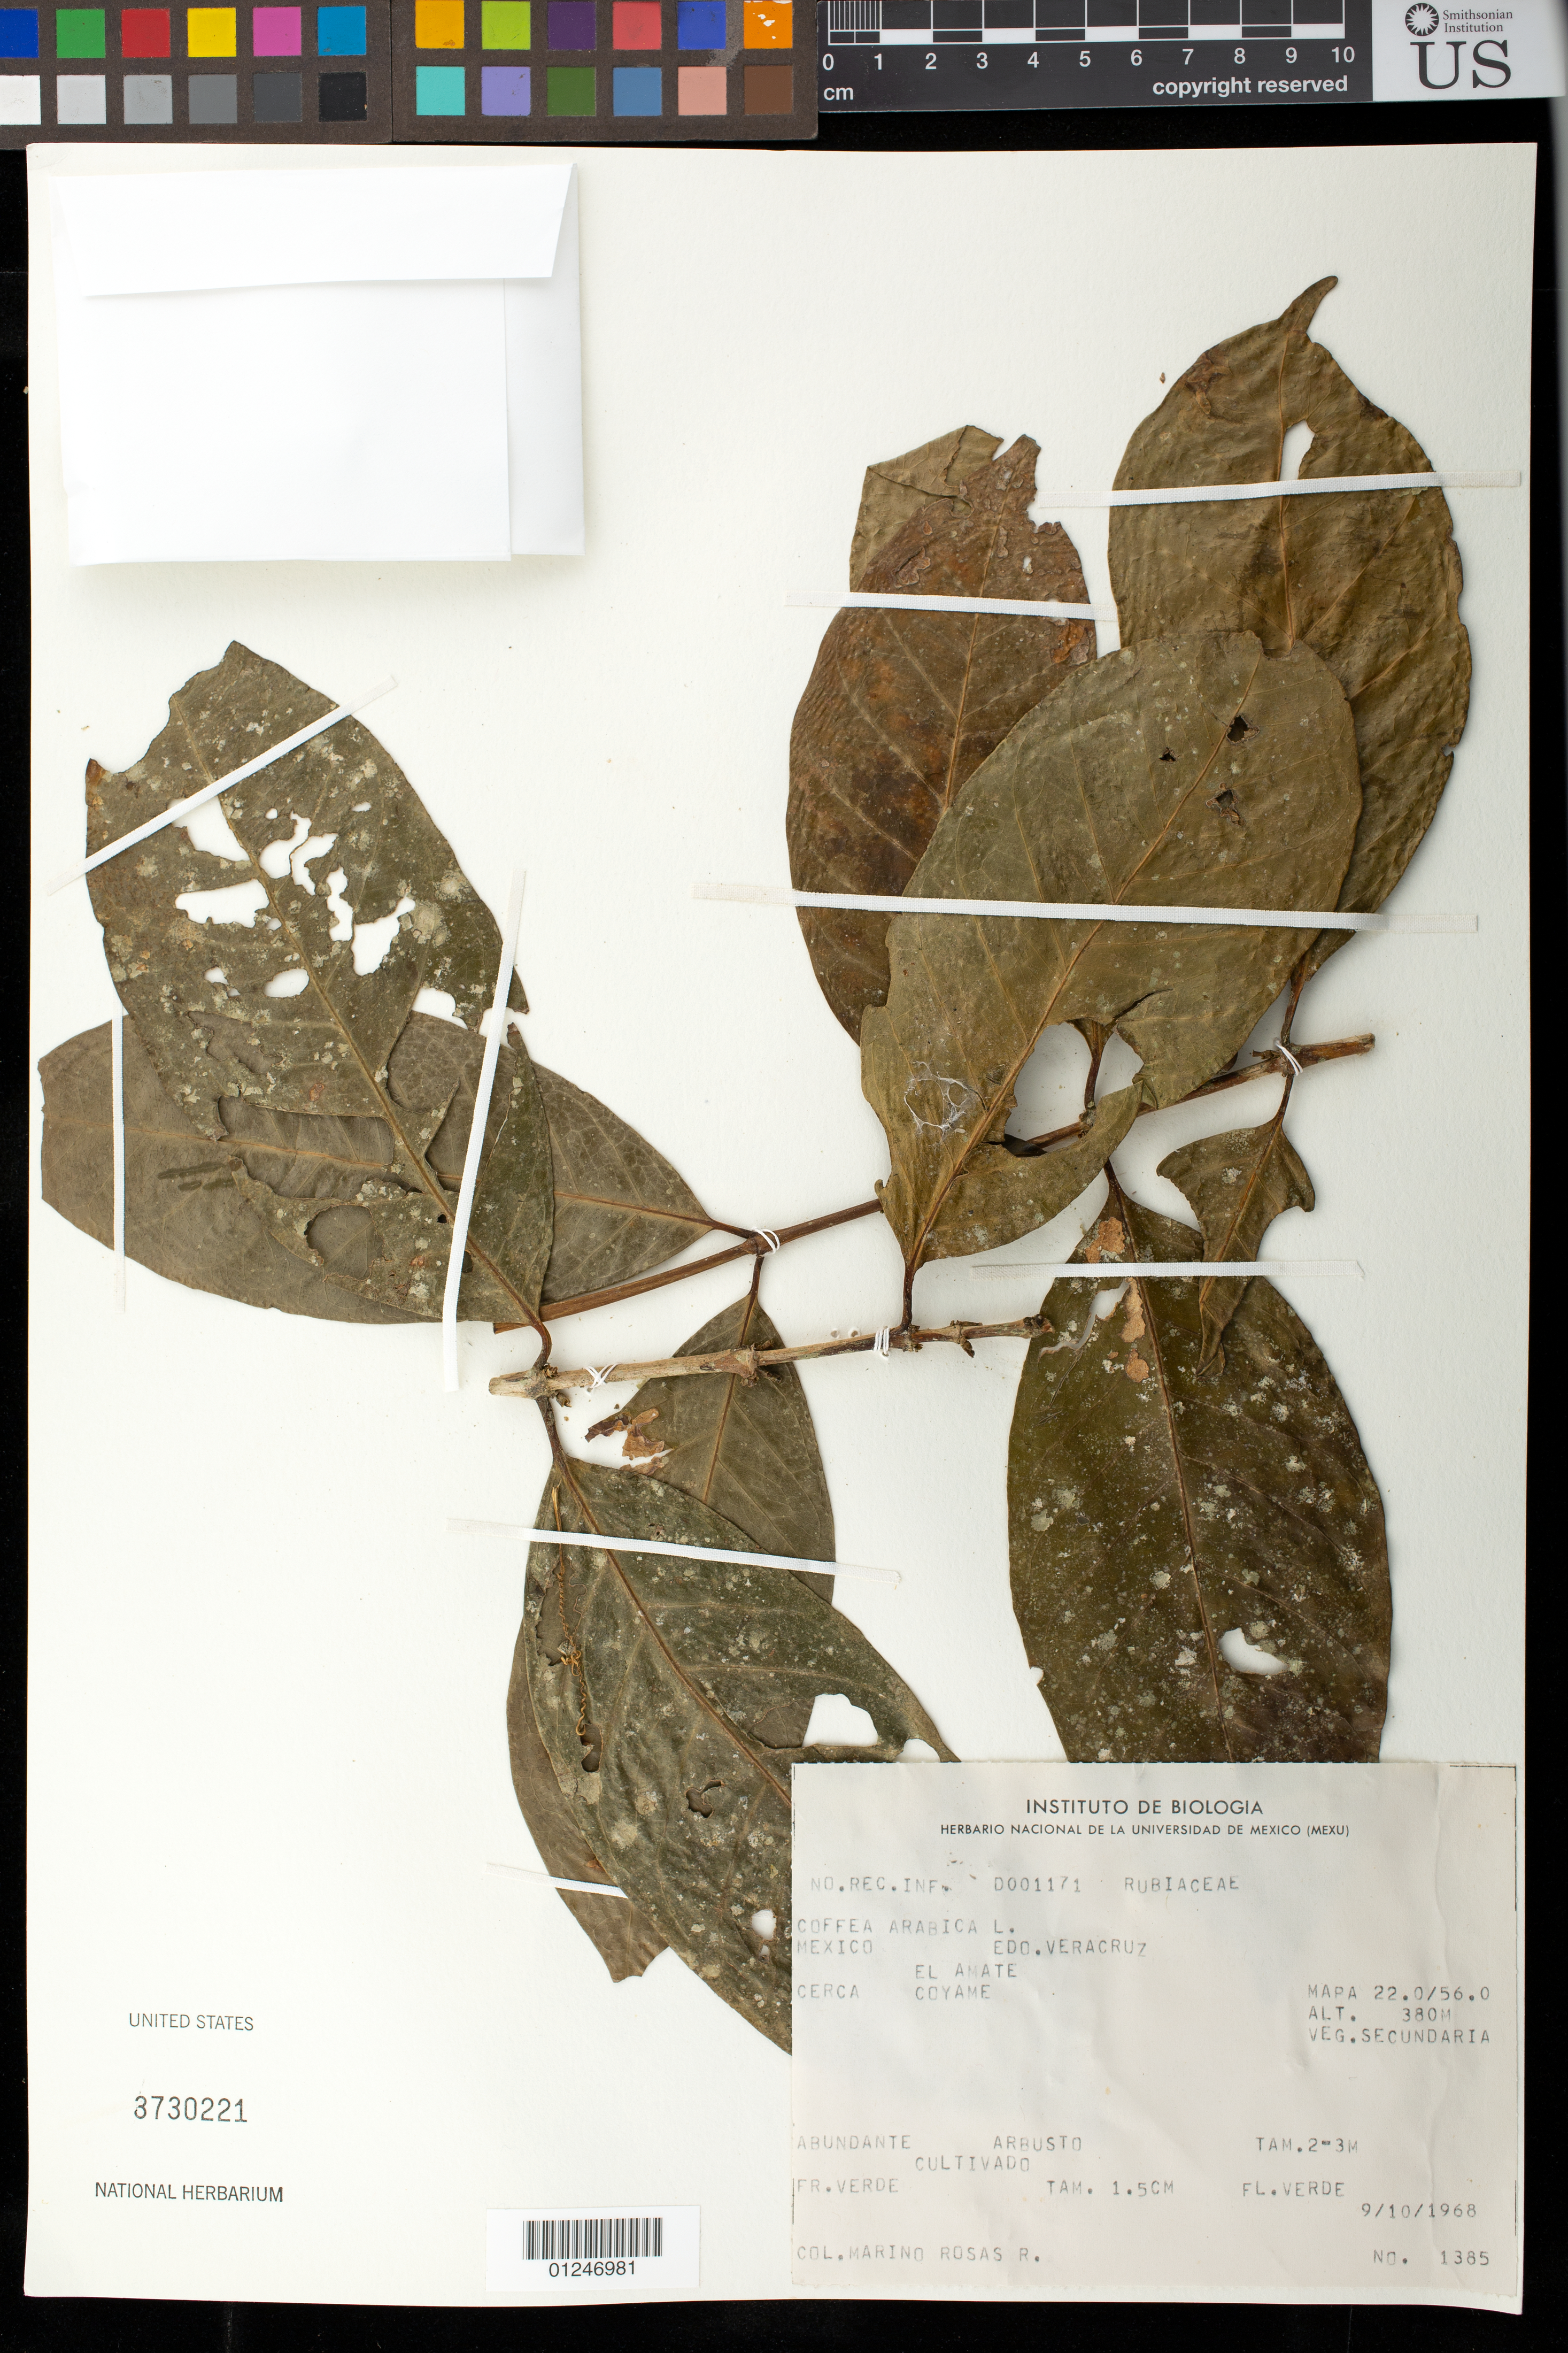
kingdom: Plantae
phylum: Tracheophyta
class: Magnoliopsida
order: Gentianales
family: Rubiaceae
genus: Coffea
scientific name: Coffea arabica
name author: L.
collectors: M. Rosas R.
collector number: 1385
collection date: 1968-10-09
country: Mexico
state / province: Veracruz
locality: El Anate Coyame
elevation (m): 380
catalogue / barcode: US 3730221